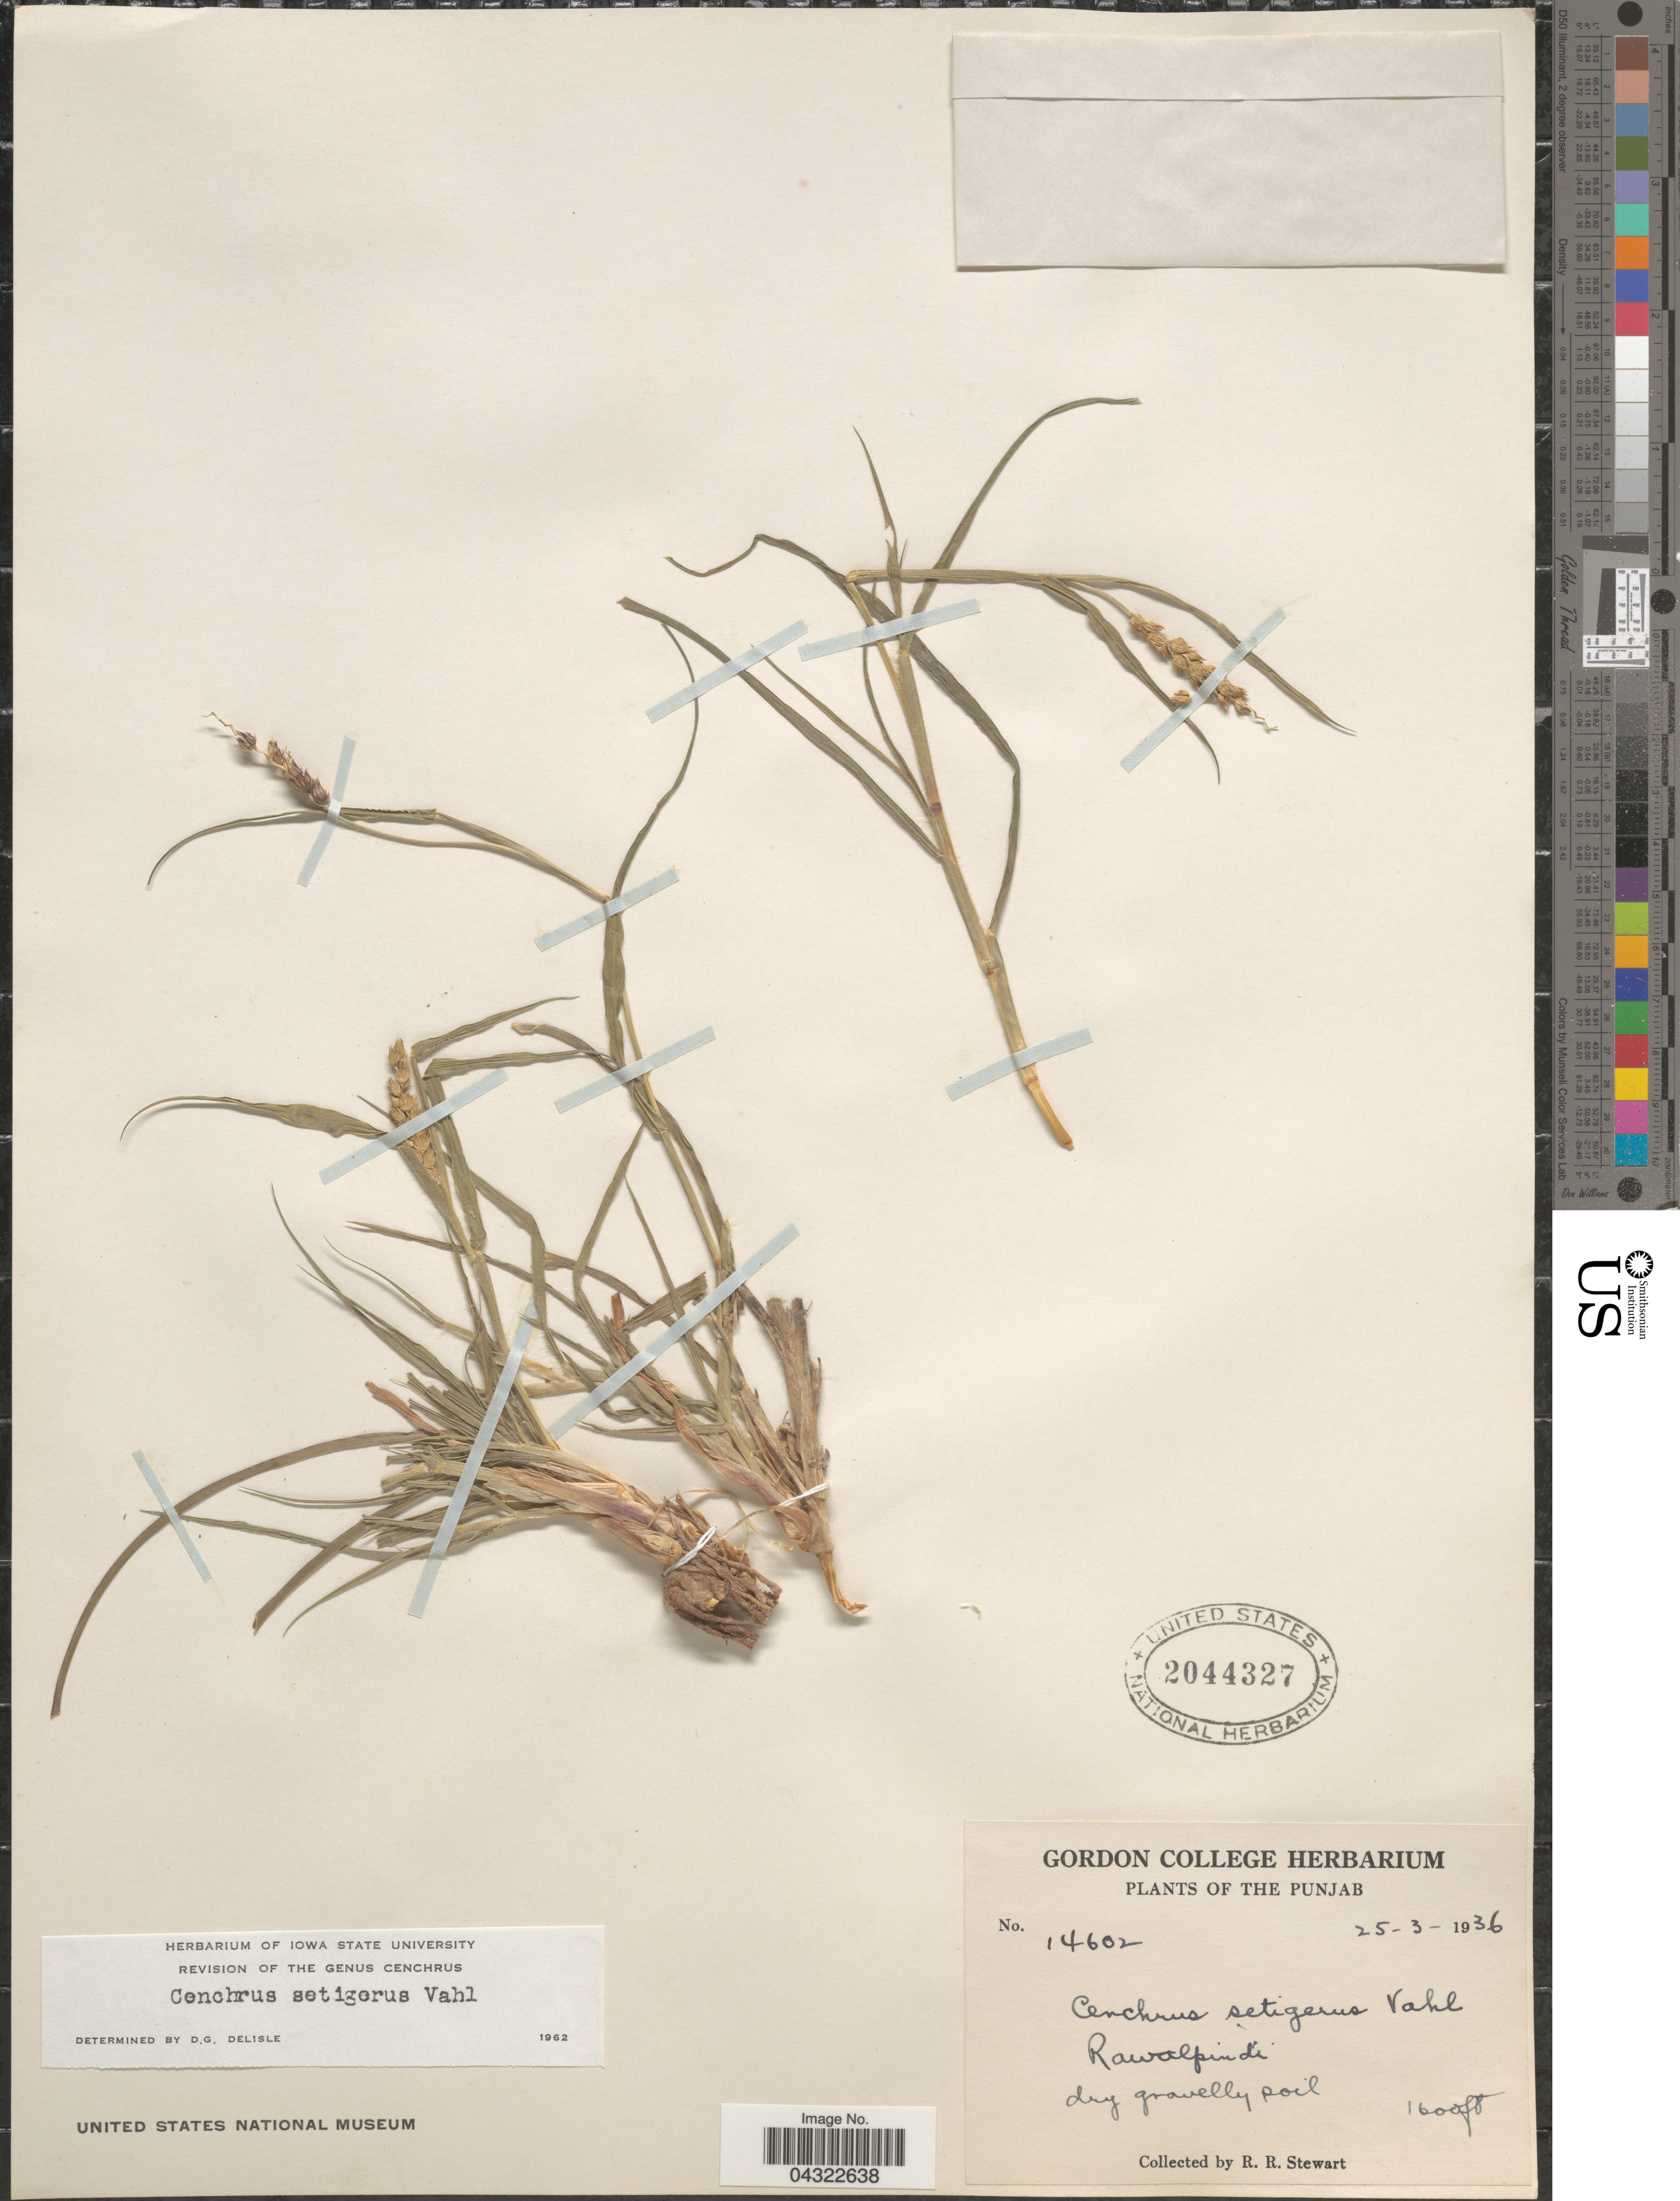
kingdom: Plantae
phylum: Tracheophyta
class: Liliopsida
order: Poales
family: Poaceae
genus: Cenchrus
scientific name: Cenchrus setiger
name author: Vahl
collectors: R. Stewart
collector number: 14602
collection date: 1936-03-25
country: Pakistan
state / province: Punjab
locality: The Punjab. Rawalpindi.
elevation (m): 488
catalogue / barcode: US 2044327